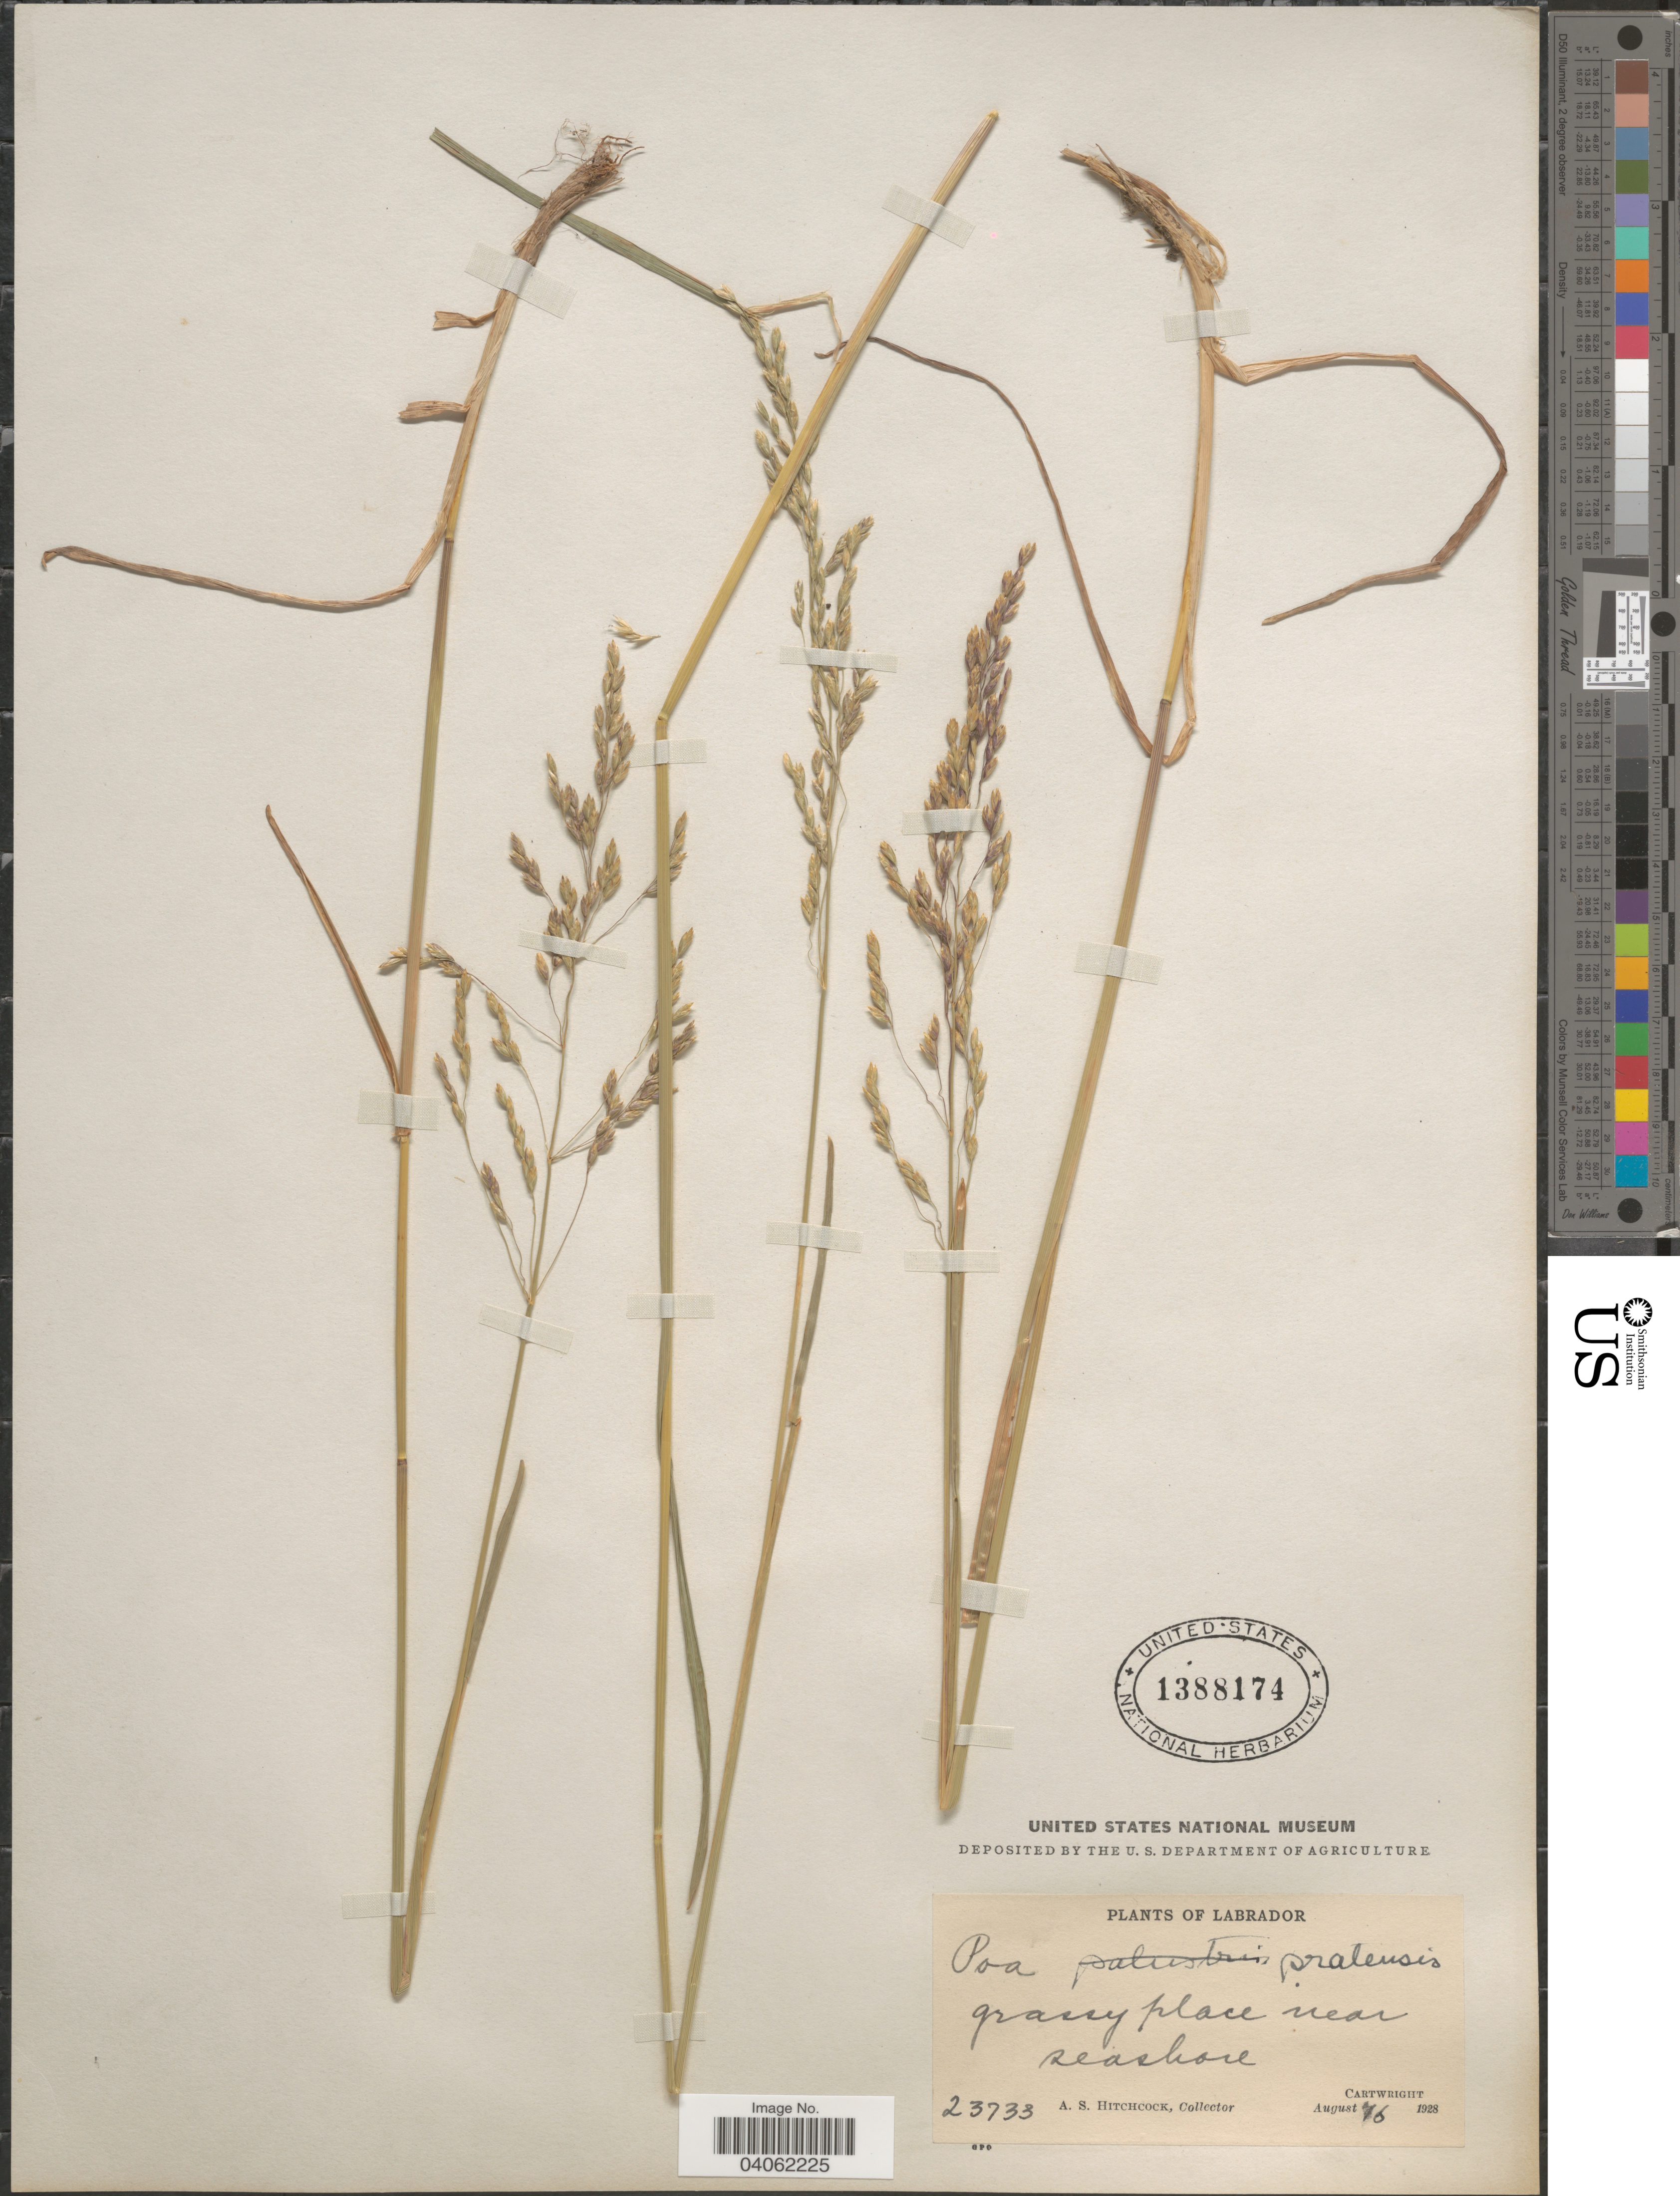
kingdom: Plantae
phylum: Tracheophyta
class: Liliopsida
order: Poales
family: Poaceae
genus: Poa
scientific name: Poa pratensis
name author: L.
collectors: A. S. Hitchcock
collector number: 23733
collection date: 1928-08-16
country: Canada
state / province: Newfoundland and Labrador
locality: Labrador. Near seashore. Cartwright.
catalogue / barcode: US 1388174